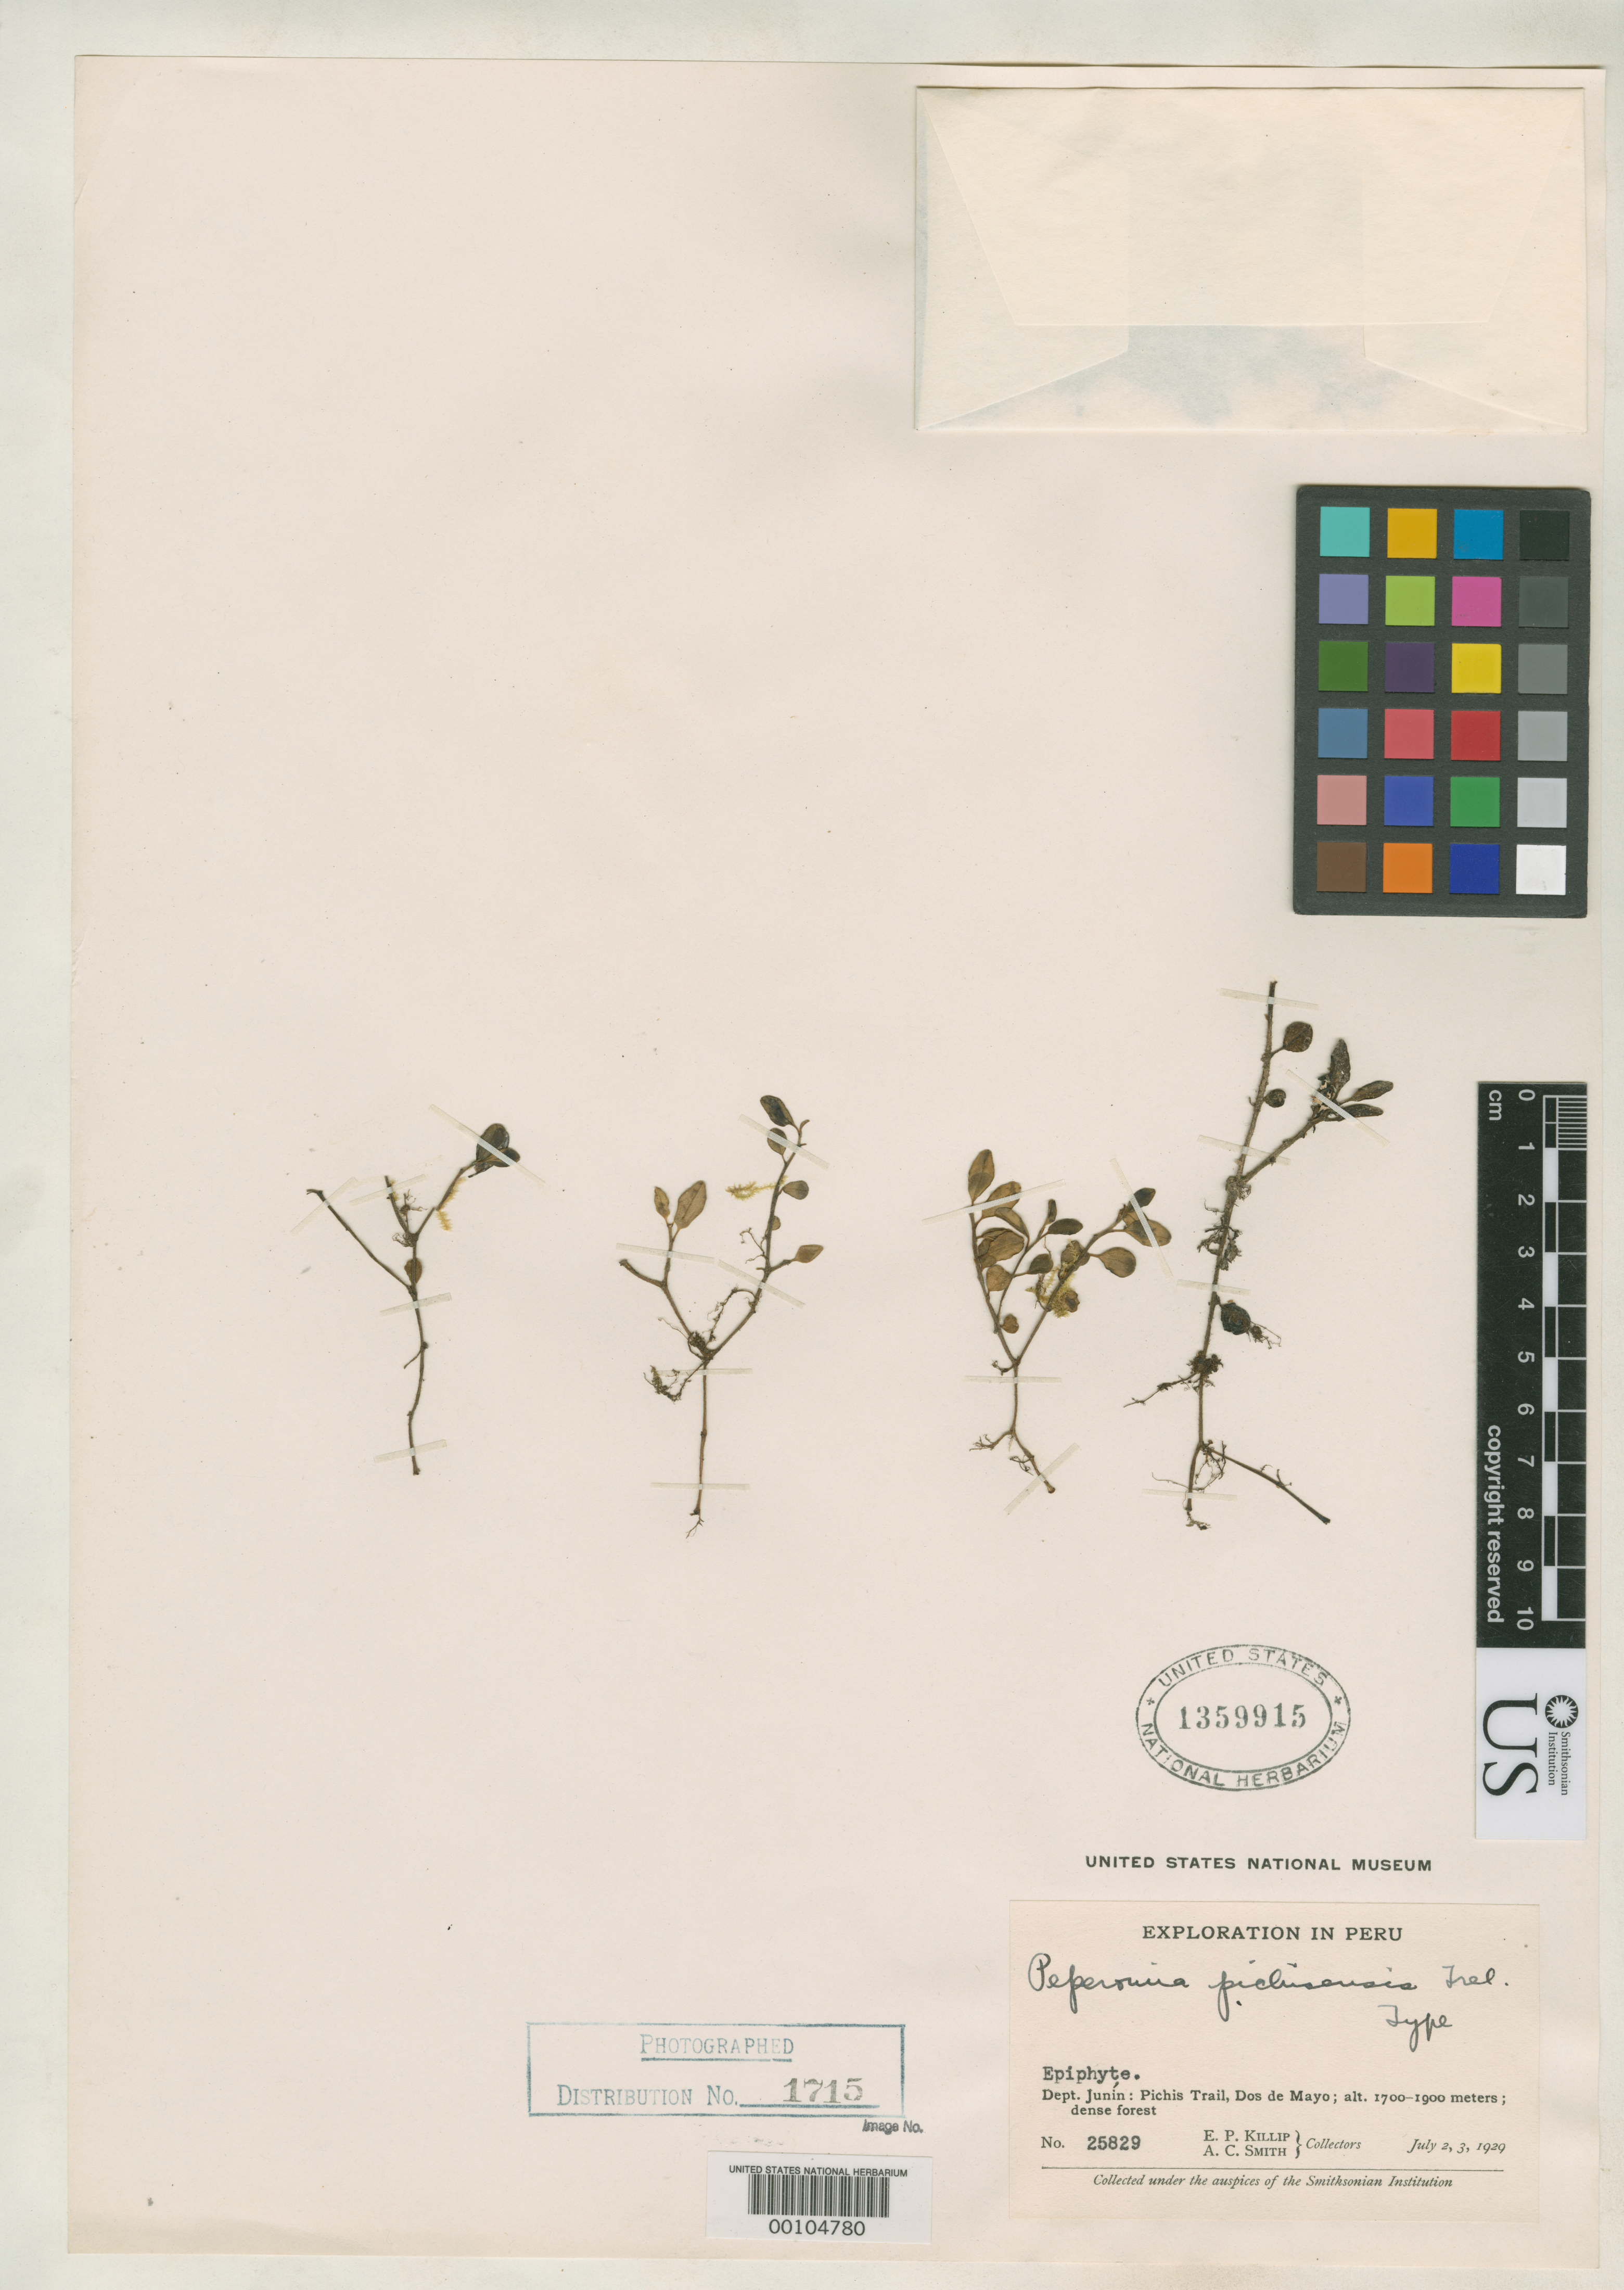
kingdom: Plantae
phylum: Tracheophyta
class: Magnoliopsida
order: Piperales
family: Piperaceae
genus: Peperomia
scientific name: Peperomia pichisensis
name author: Trel. in J.F. Macbr.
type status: Holotype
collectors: E. P. Killip & A. C. Smith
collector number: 25829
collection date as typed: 02 Jul 1929 to 03 Jul 1929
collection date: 1929-07-02/1929-07-03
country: Peru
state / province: Junín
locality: Pichis Trail, Dos de Mayo.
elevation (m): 1700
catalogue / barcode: US 1359915